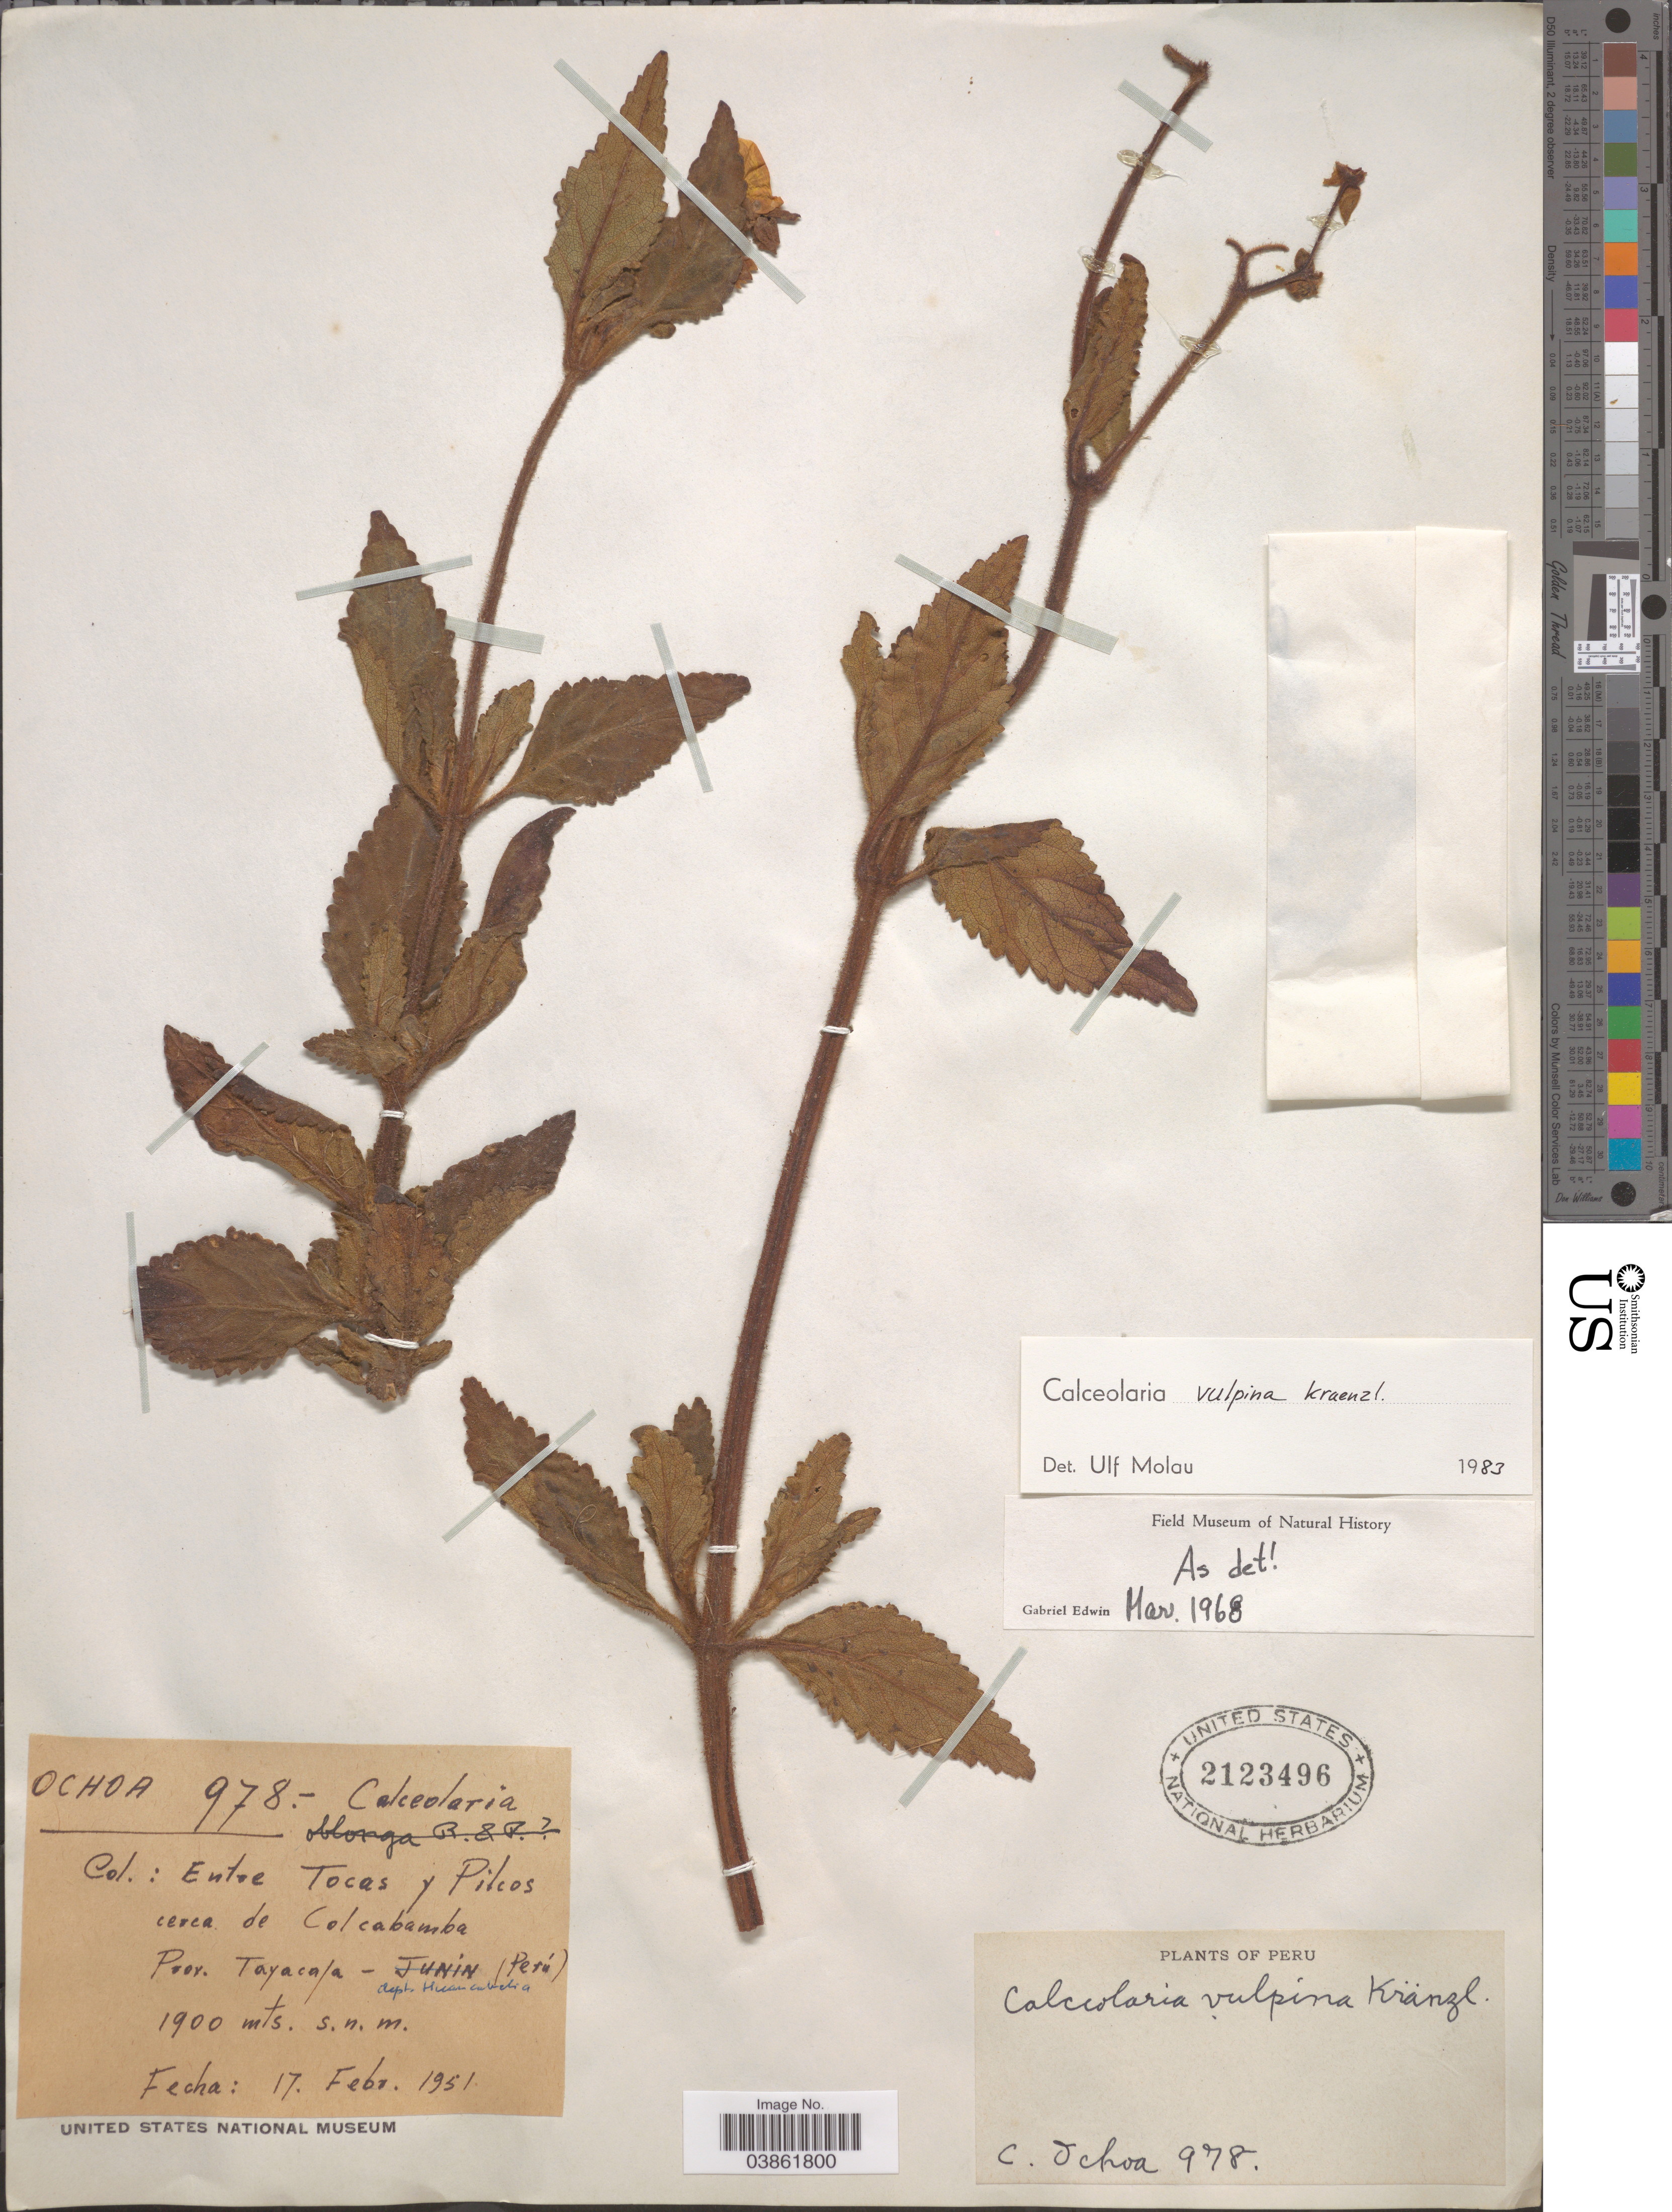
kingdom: Plantae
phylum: Tracheophyta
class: Magnoliopsida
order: Lamiales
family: Calceolariaceae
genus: Calceolaria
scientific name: Calceolaria vulpina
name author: Kraenzl.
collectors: C. Ochoa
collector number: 978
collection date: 1951-02-17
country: Peru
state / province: Huancavelica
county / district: Tayacaja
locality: Entre Tocas y Pilcos cerca de Colcabamba. Prov. Tayacaja - dept.Huancavelica.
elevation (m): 1900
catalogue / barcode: US 2123496